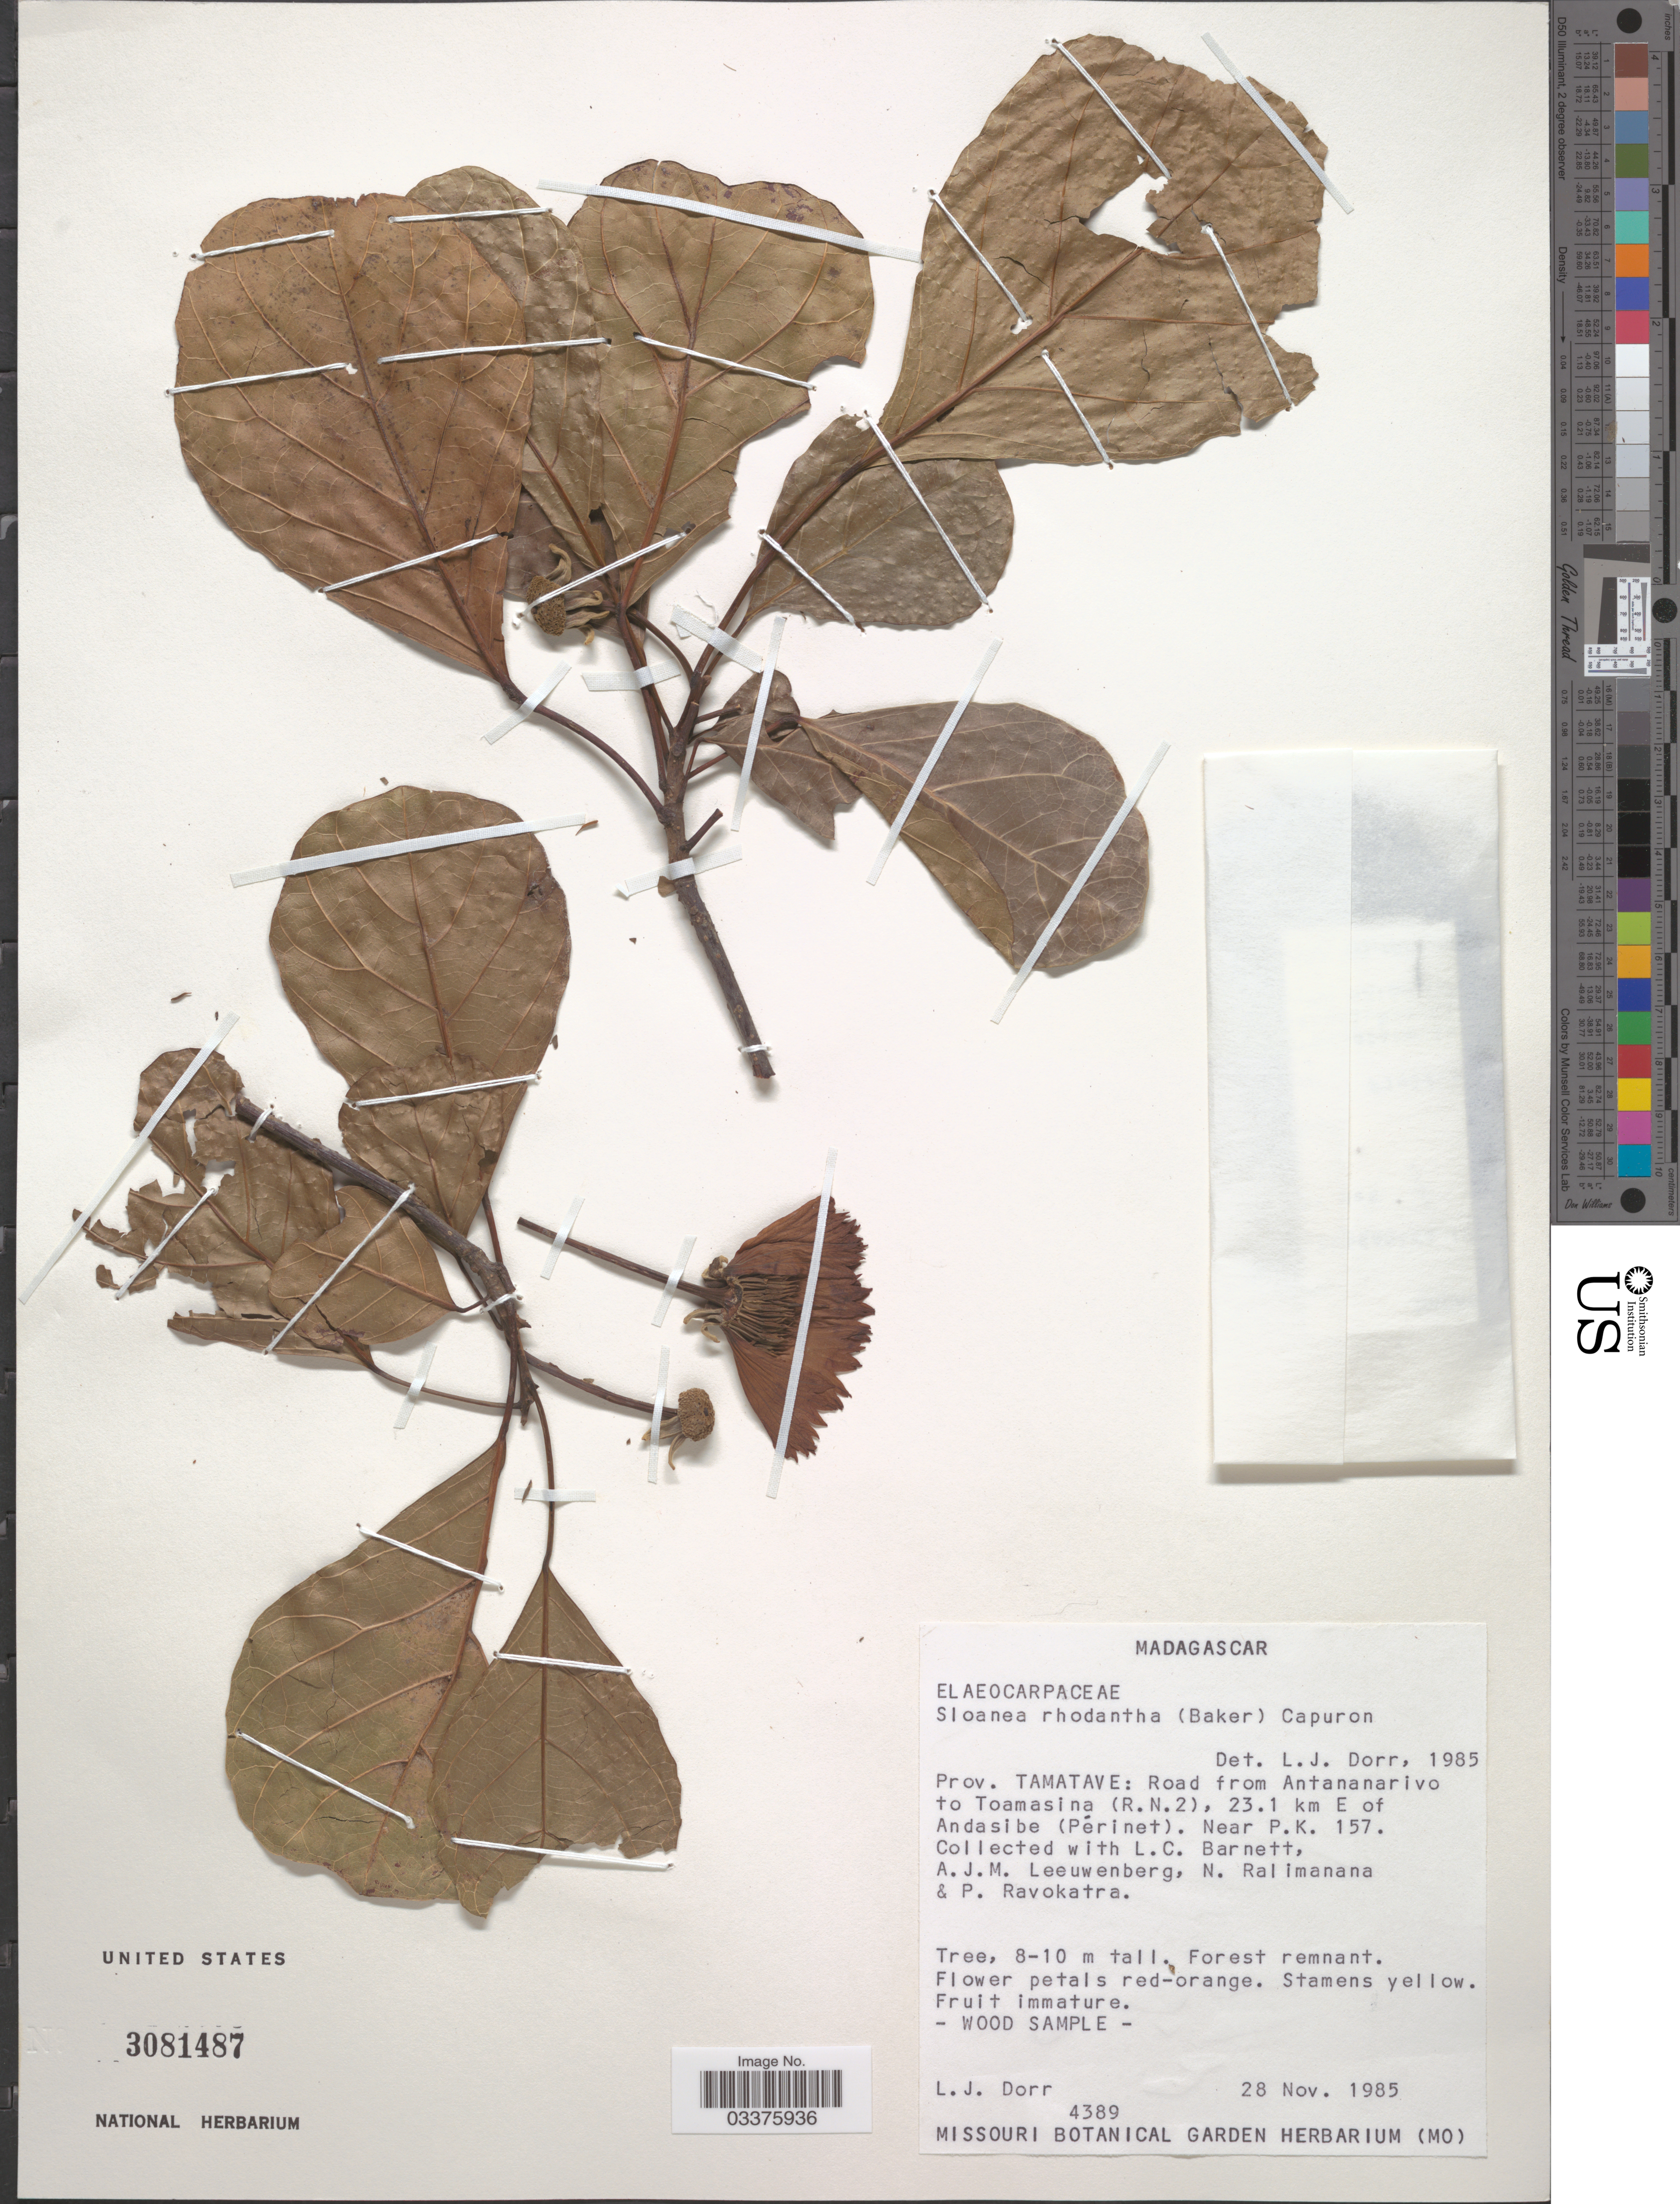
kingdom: Plantae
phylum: Tracheophyta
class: Magnoliopsida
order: Oxalidales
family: Elaeocarpaceae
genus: Sloanea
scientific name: Sloanea rhodantha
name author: (Baker) Capuron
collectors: L. J. Dorr, L. C. Barnett, A. J. M. Leeuwenberg, N. Ralimanana & P. Ravokatra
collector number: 4389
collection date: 1985-11-28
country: Madagascar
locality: Prov. Tamatave: Road from Antananarivo to Toamasina (R. N. 2), 23.1 km E of Andasibe (Périnet). Near P.K. 157.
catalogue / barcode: US 3081487